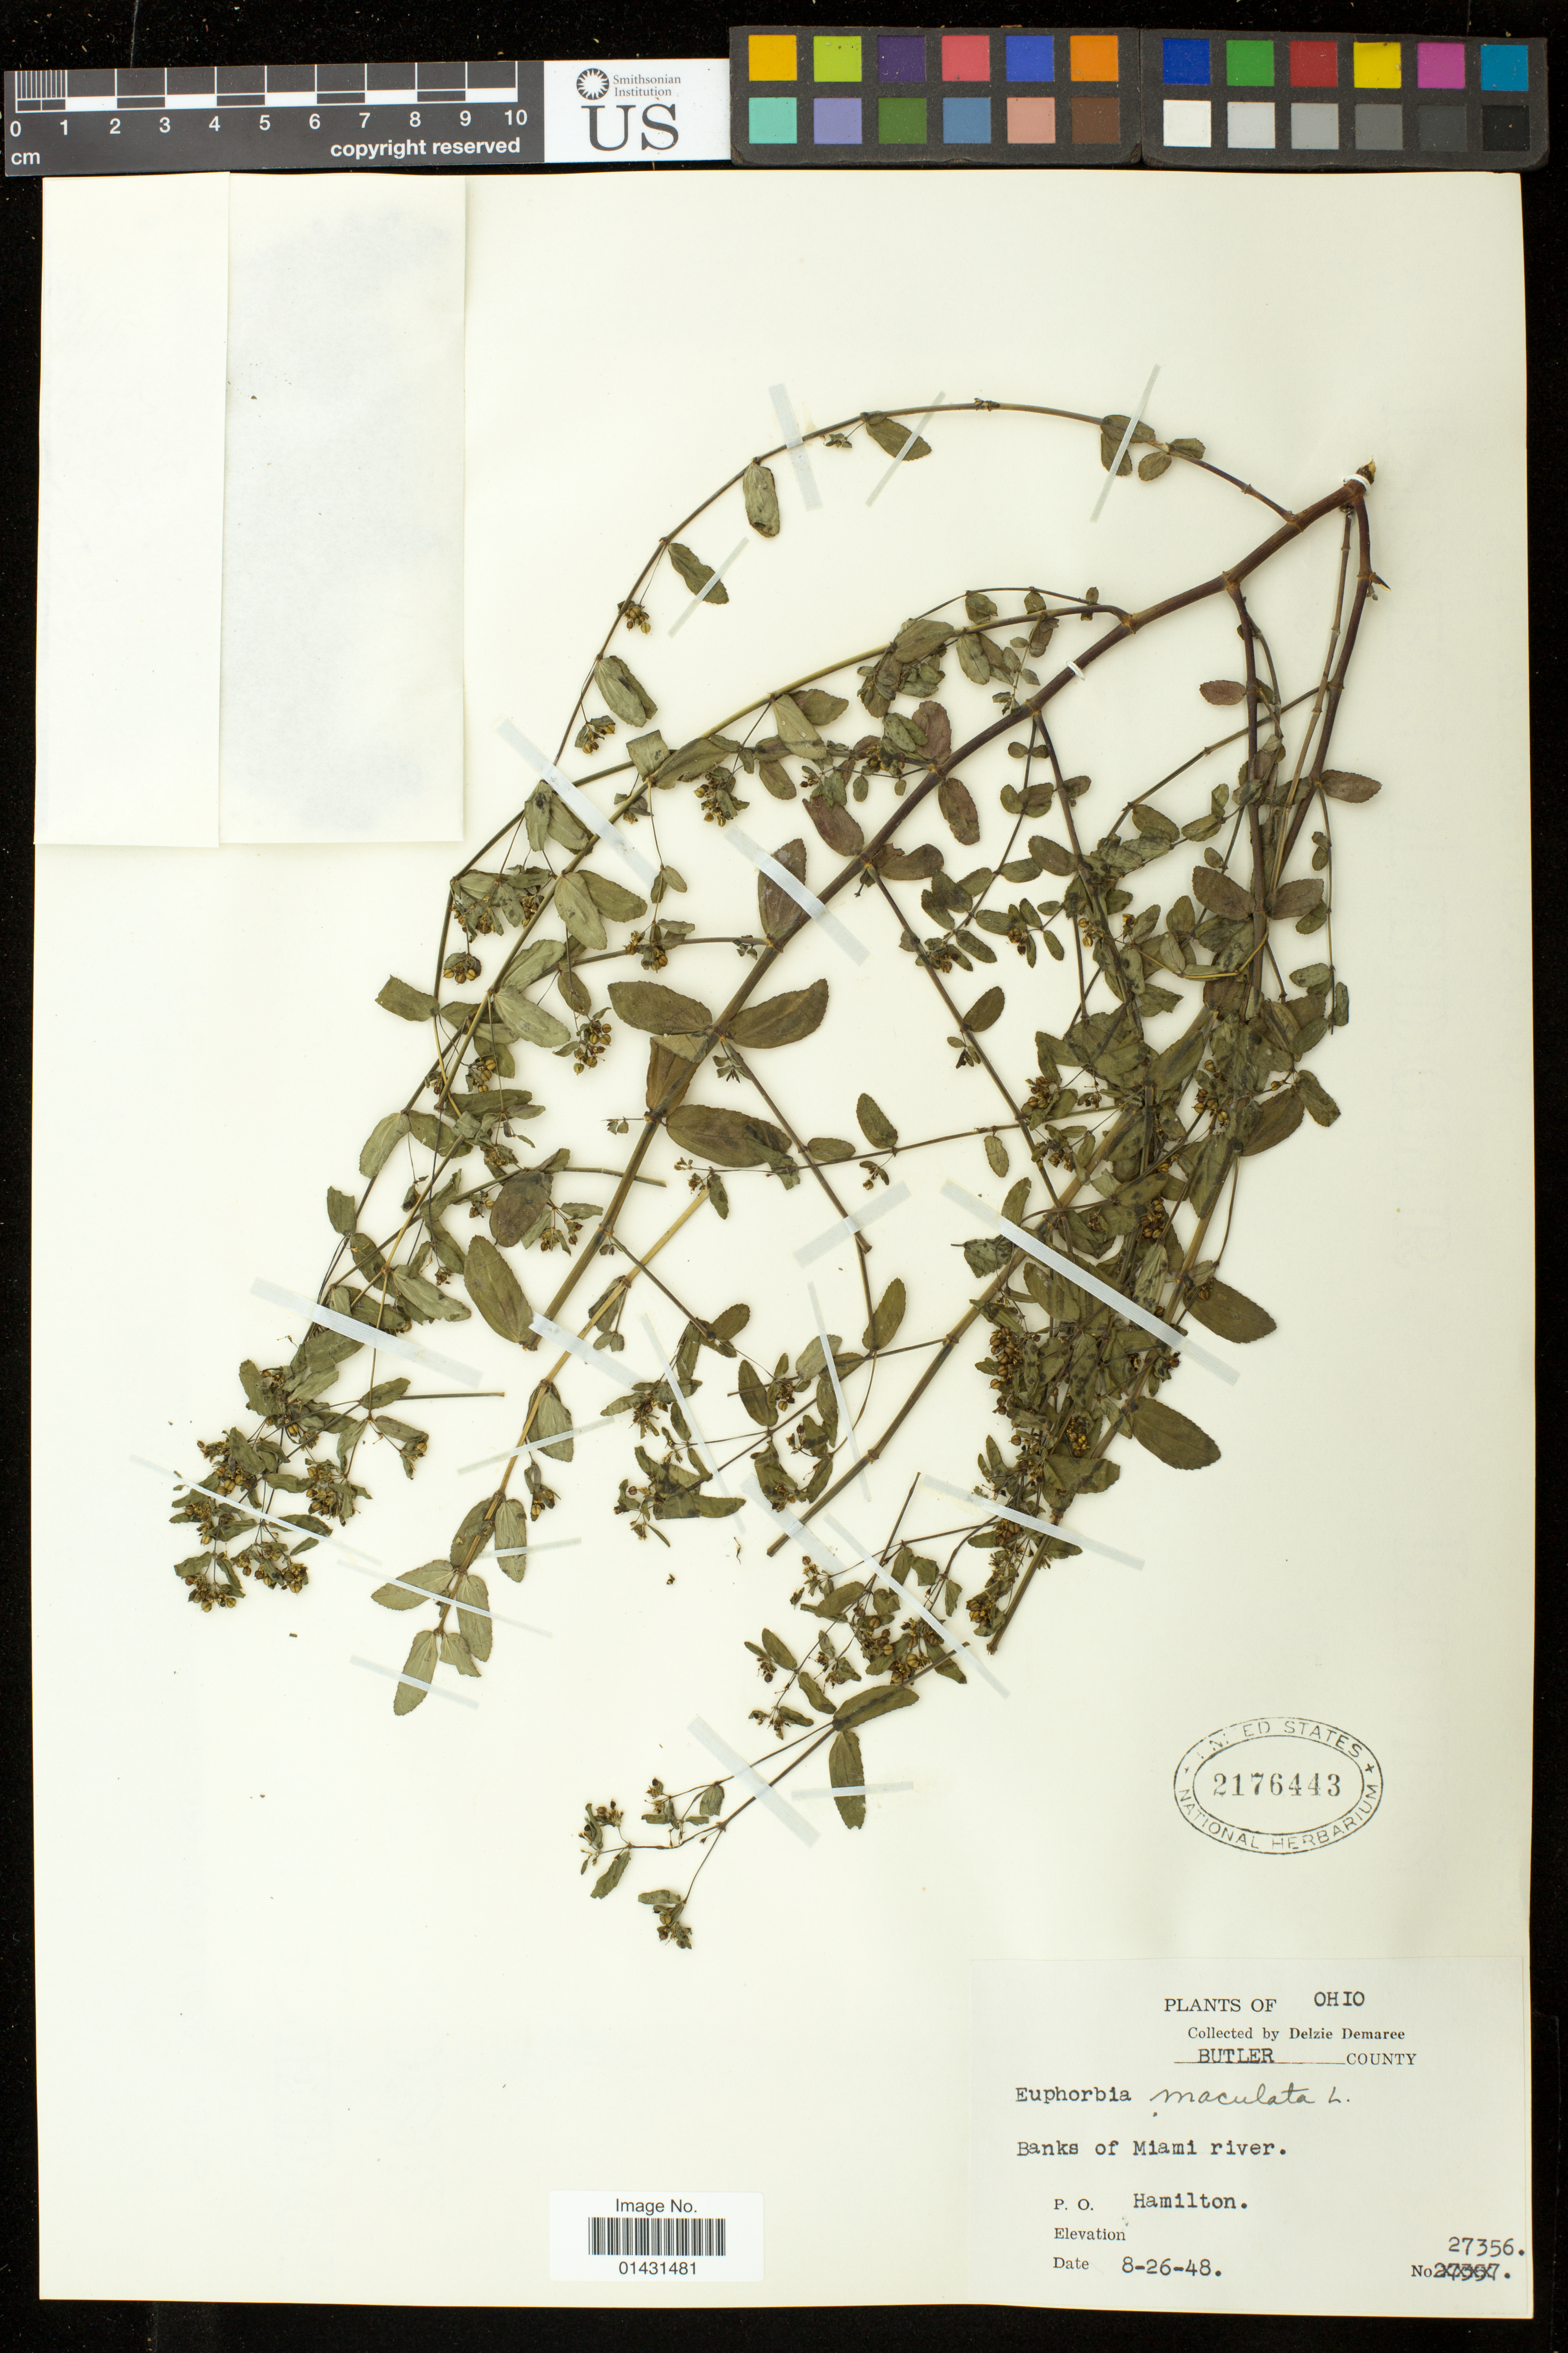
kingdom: Plantae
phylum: Tracheophyta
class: Magnoliopsida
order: Malpighiales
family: Euphorbiaceae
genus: Euphorbia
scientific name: Euphorbia maculata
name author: L.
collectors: D. Demaree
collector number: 27356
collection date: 1948-08-26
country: United States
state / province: Ohio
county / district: Butler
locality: Banks of Miami river; P.O. Hamilton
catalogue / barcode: US 2176443